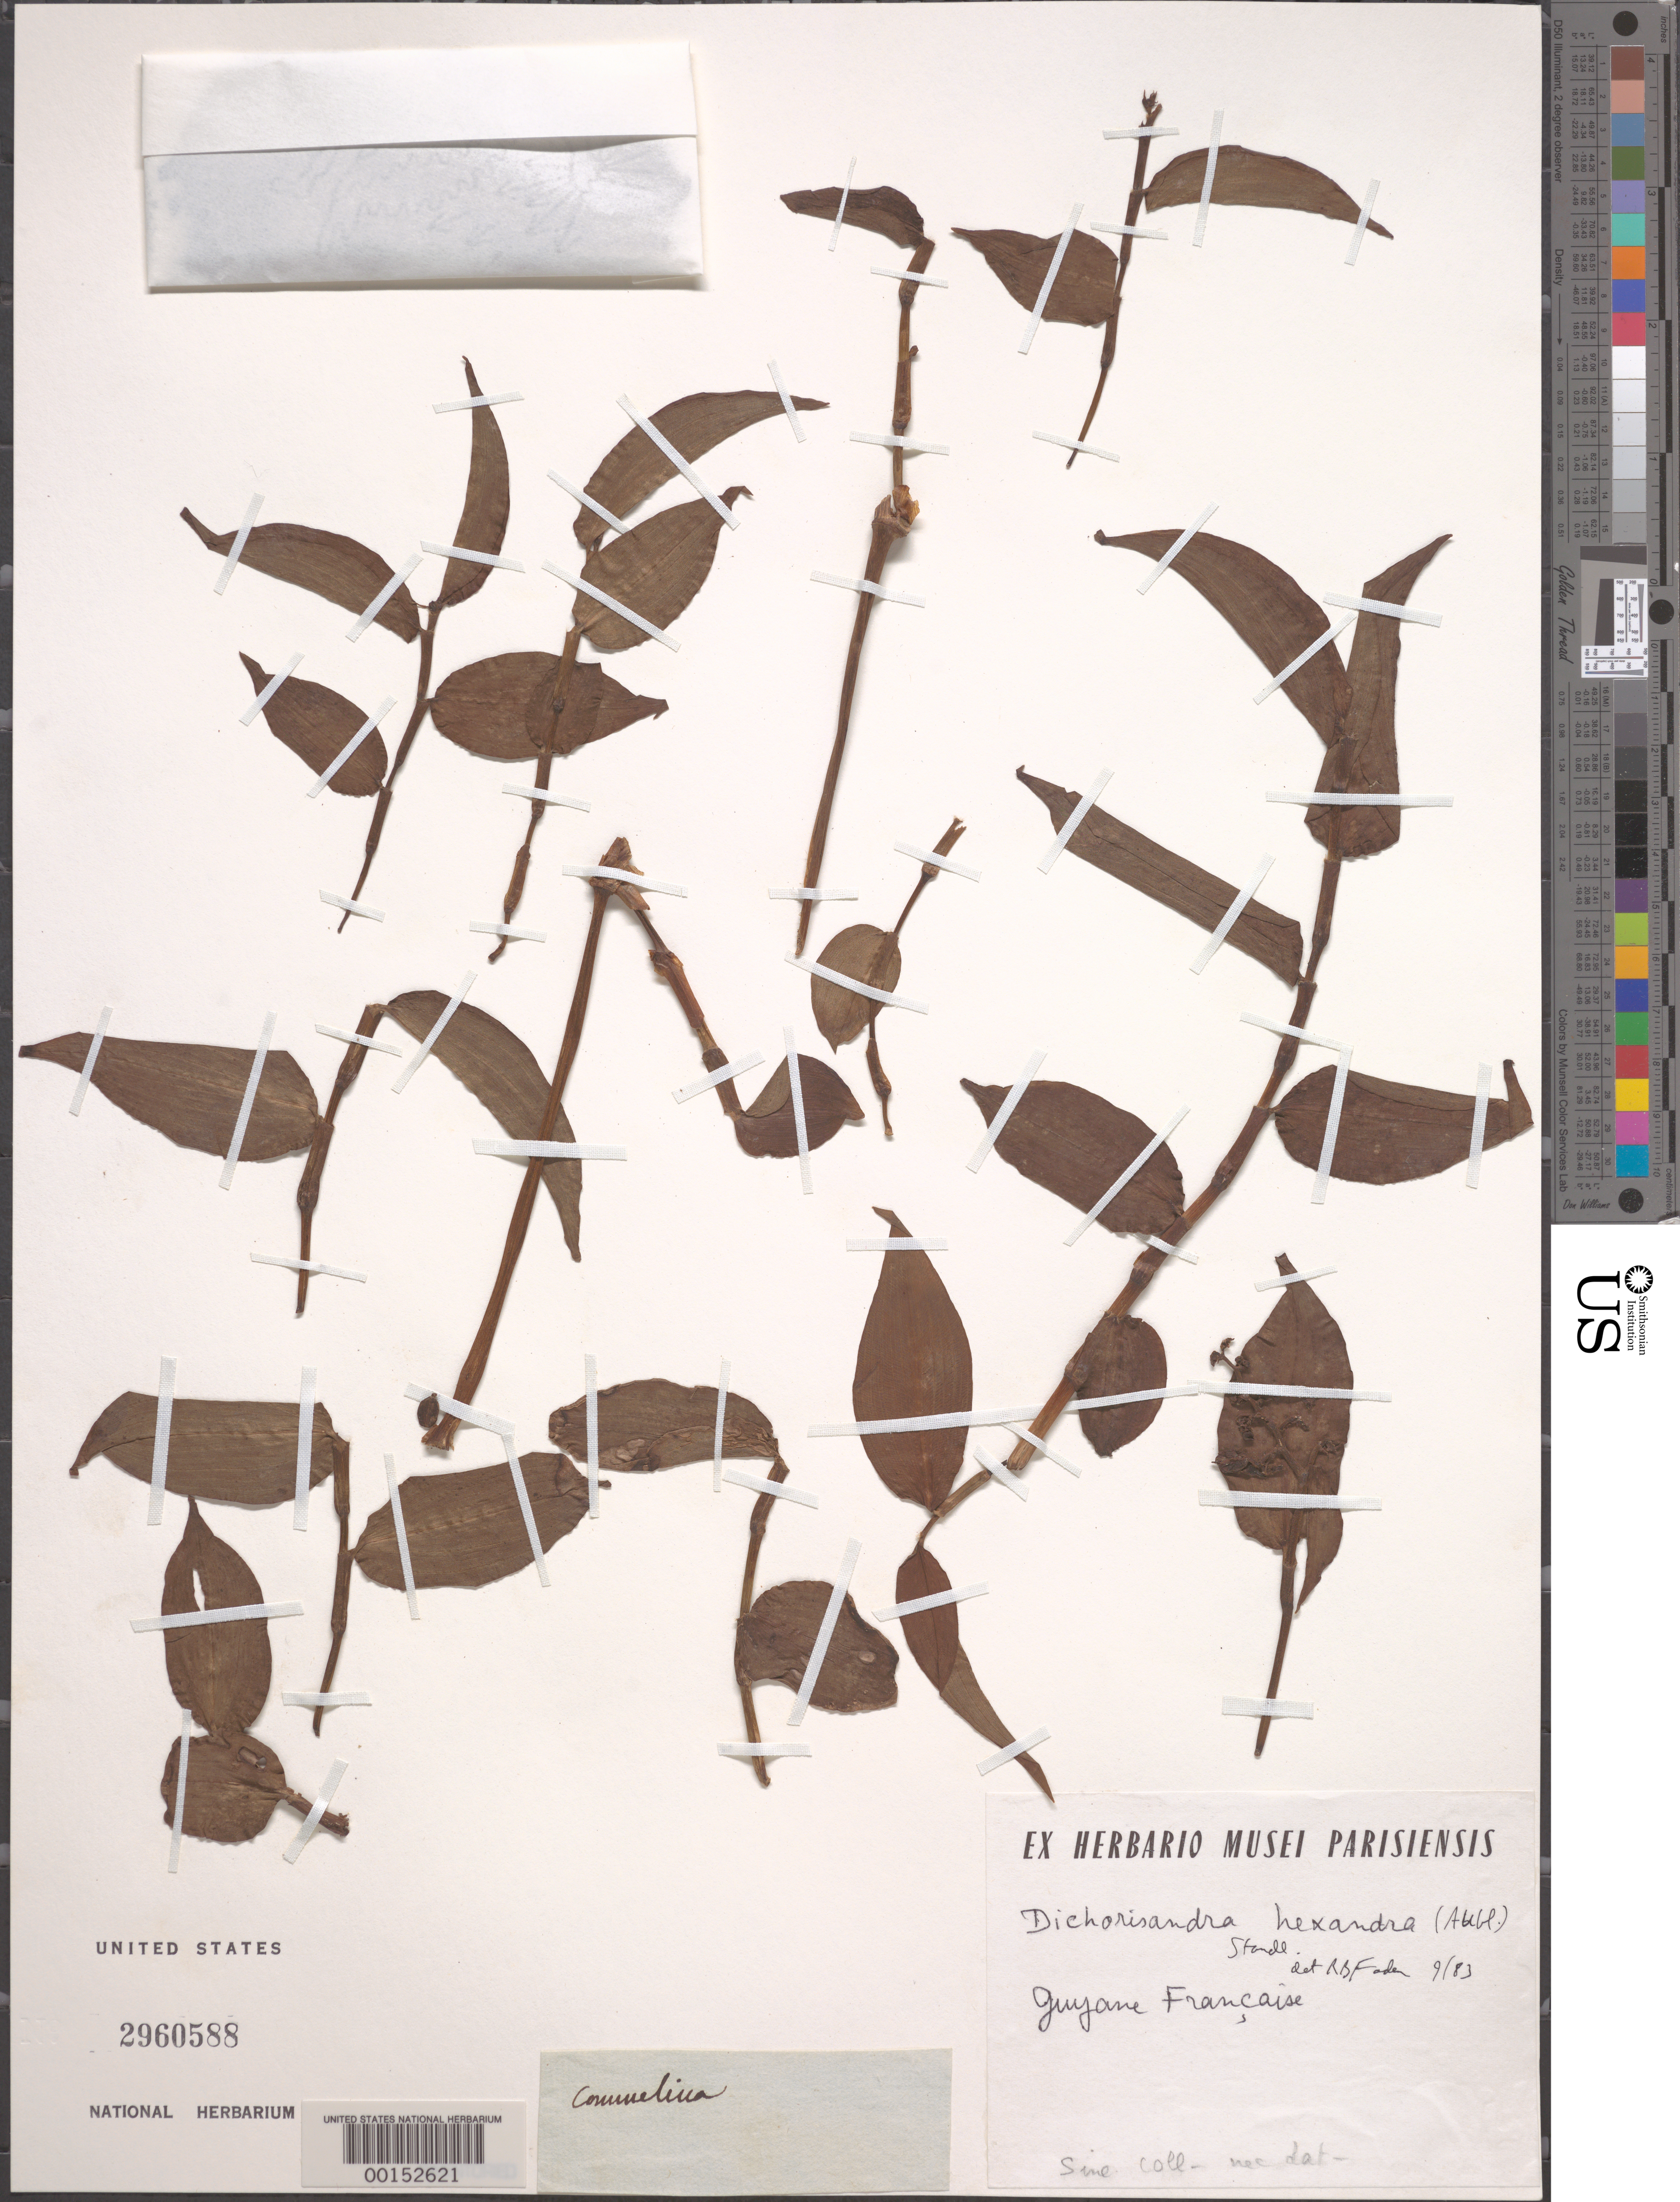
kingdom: Plantae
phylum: Tracheophyta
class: Liliopsida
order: Commelinales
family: Commelinaceae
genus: Dichorisandra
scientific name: Dichorisandra hexandra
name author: (Aubl.) Standl.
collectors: G. Wachenheim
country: French Guiana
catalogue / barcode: US 2960588